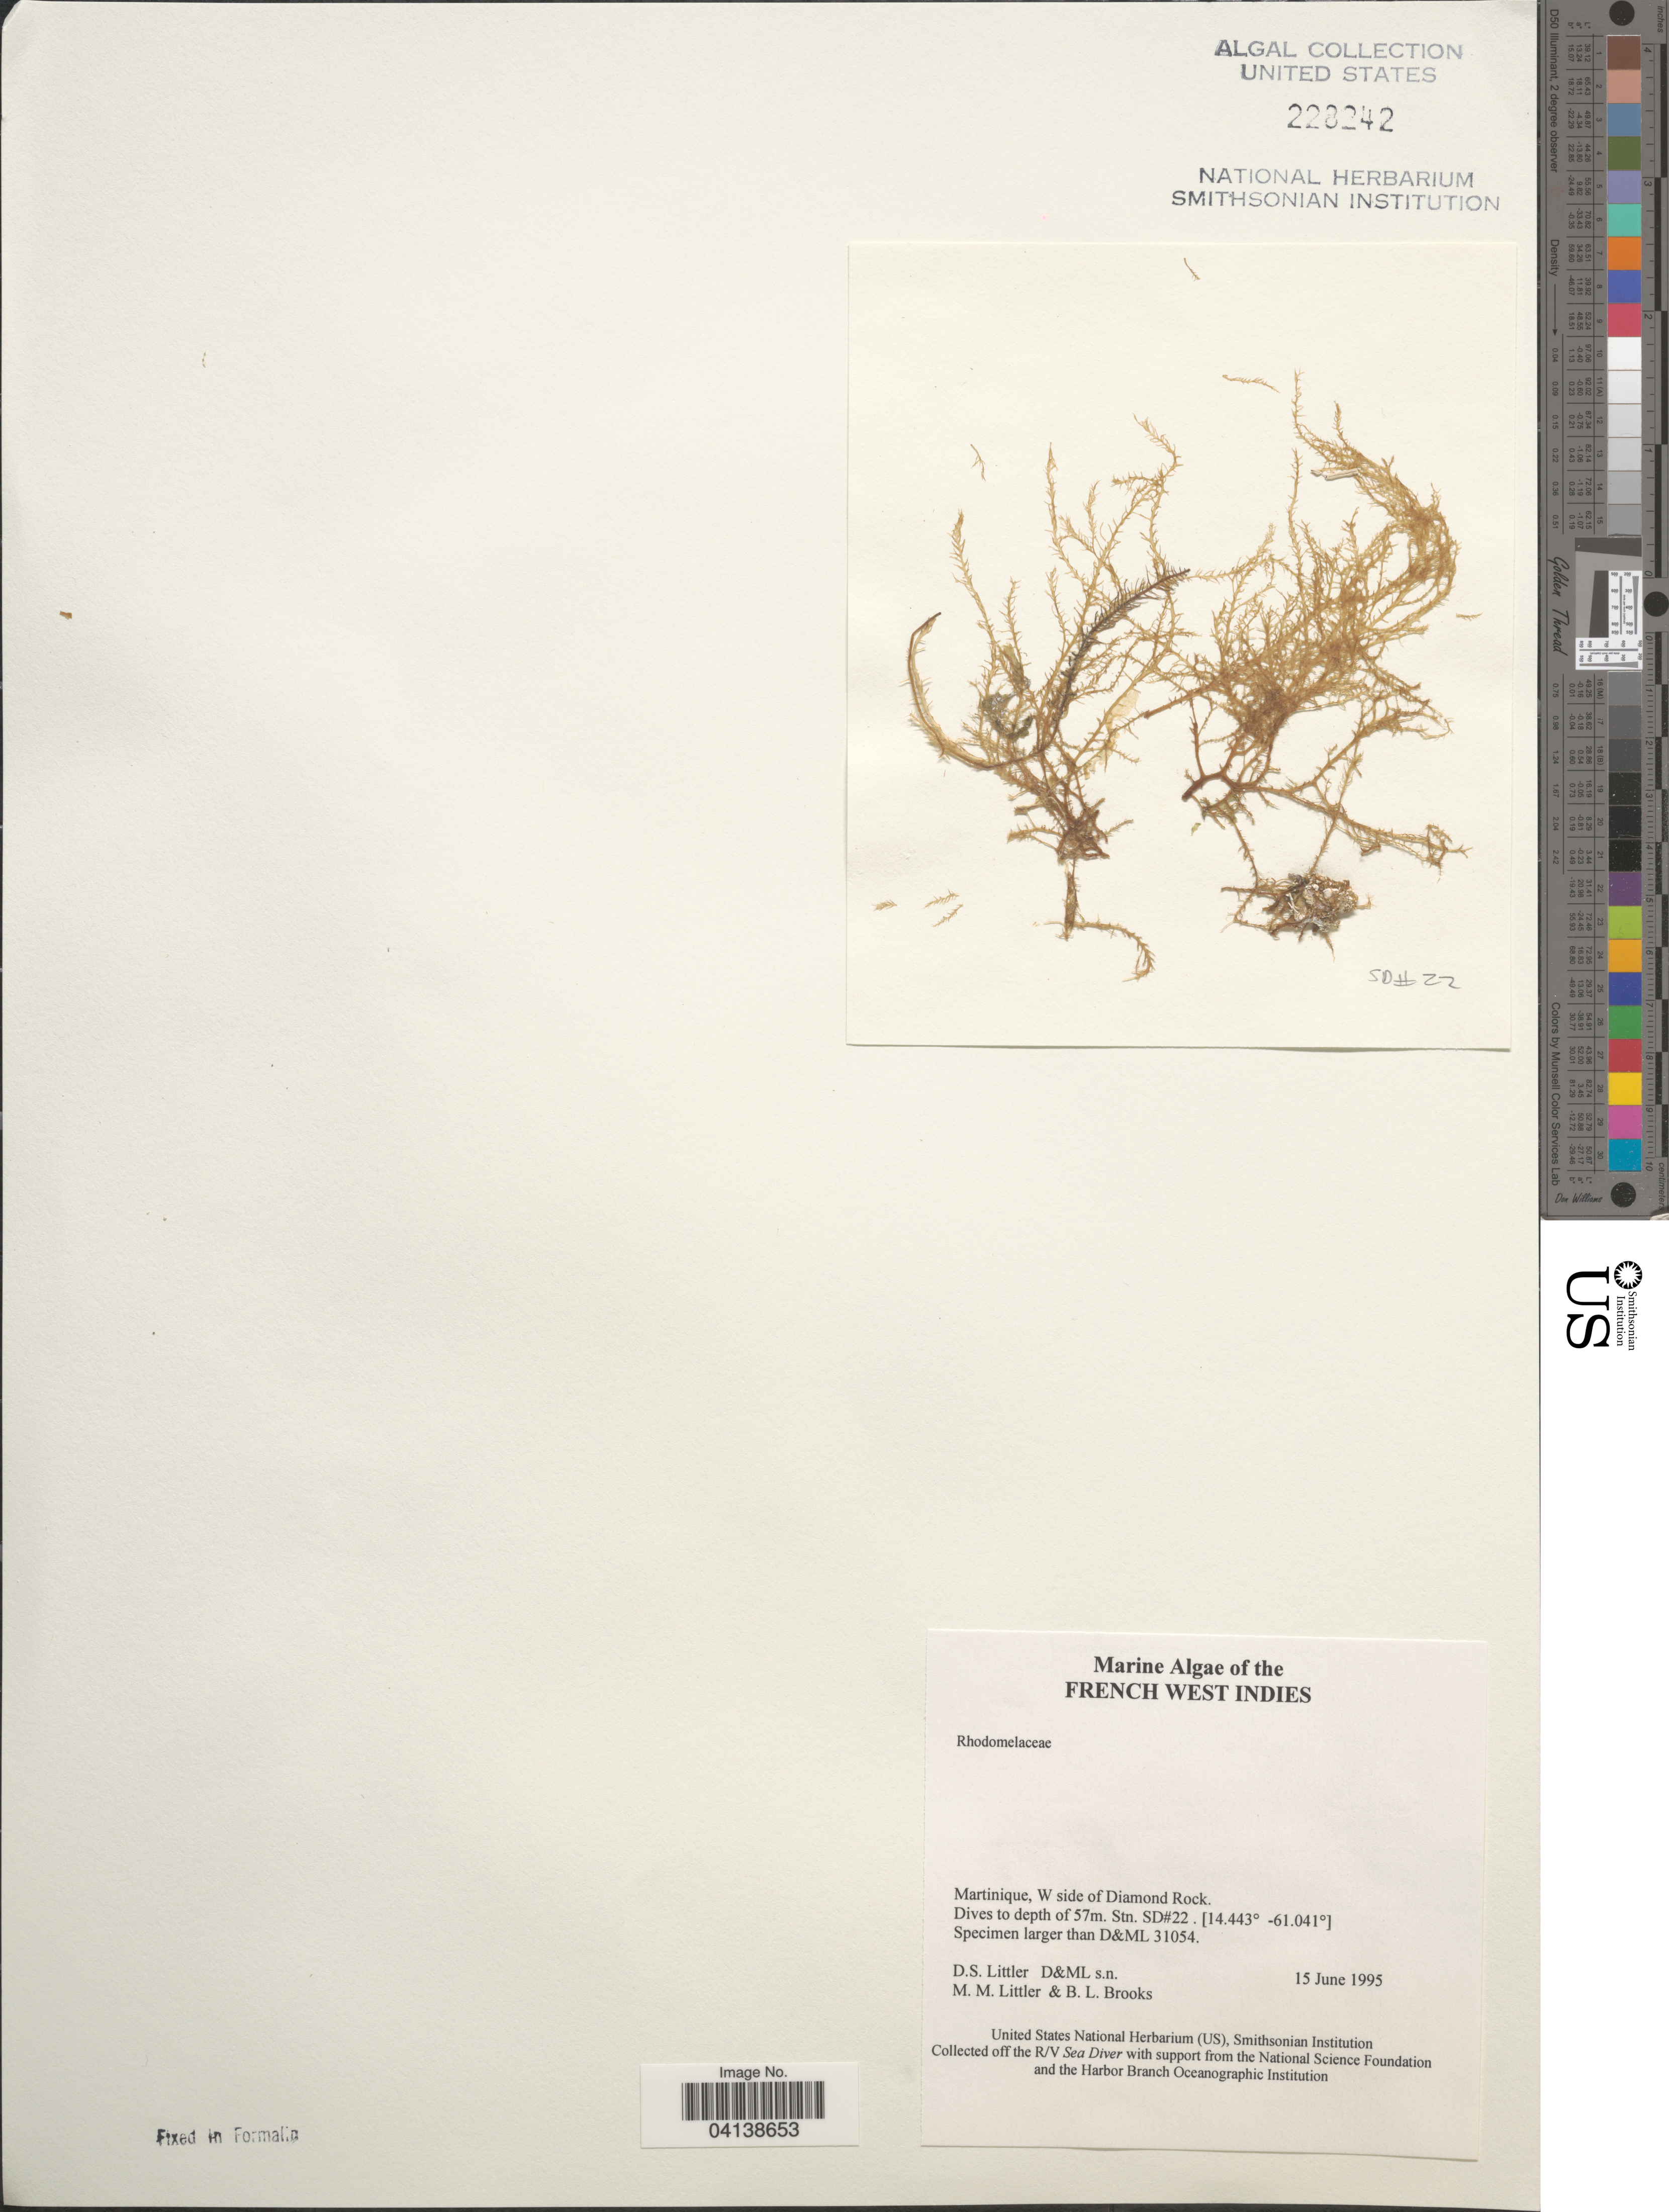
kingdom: Plantae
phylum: Rhodophyta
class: Florideophyceae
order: Ceramiales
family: Rhodomelaceae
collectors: D. S. Littler & B. Brooks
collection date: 1995-06-15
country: Martinique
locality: French West Indies. W side of Diamond Rock. Stn. SD#22.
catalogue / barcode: US 228242